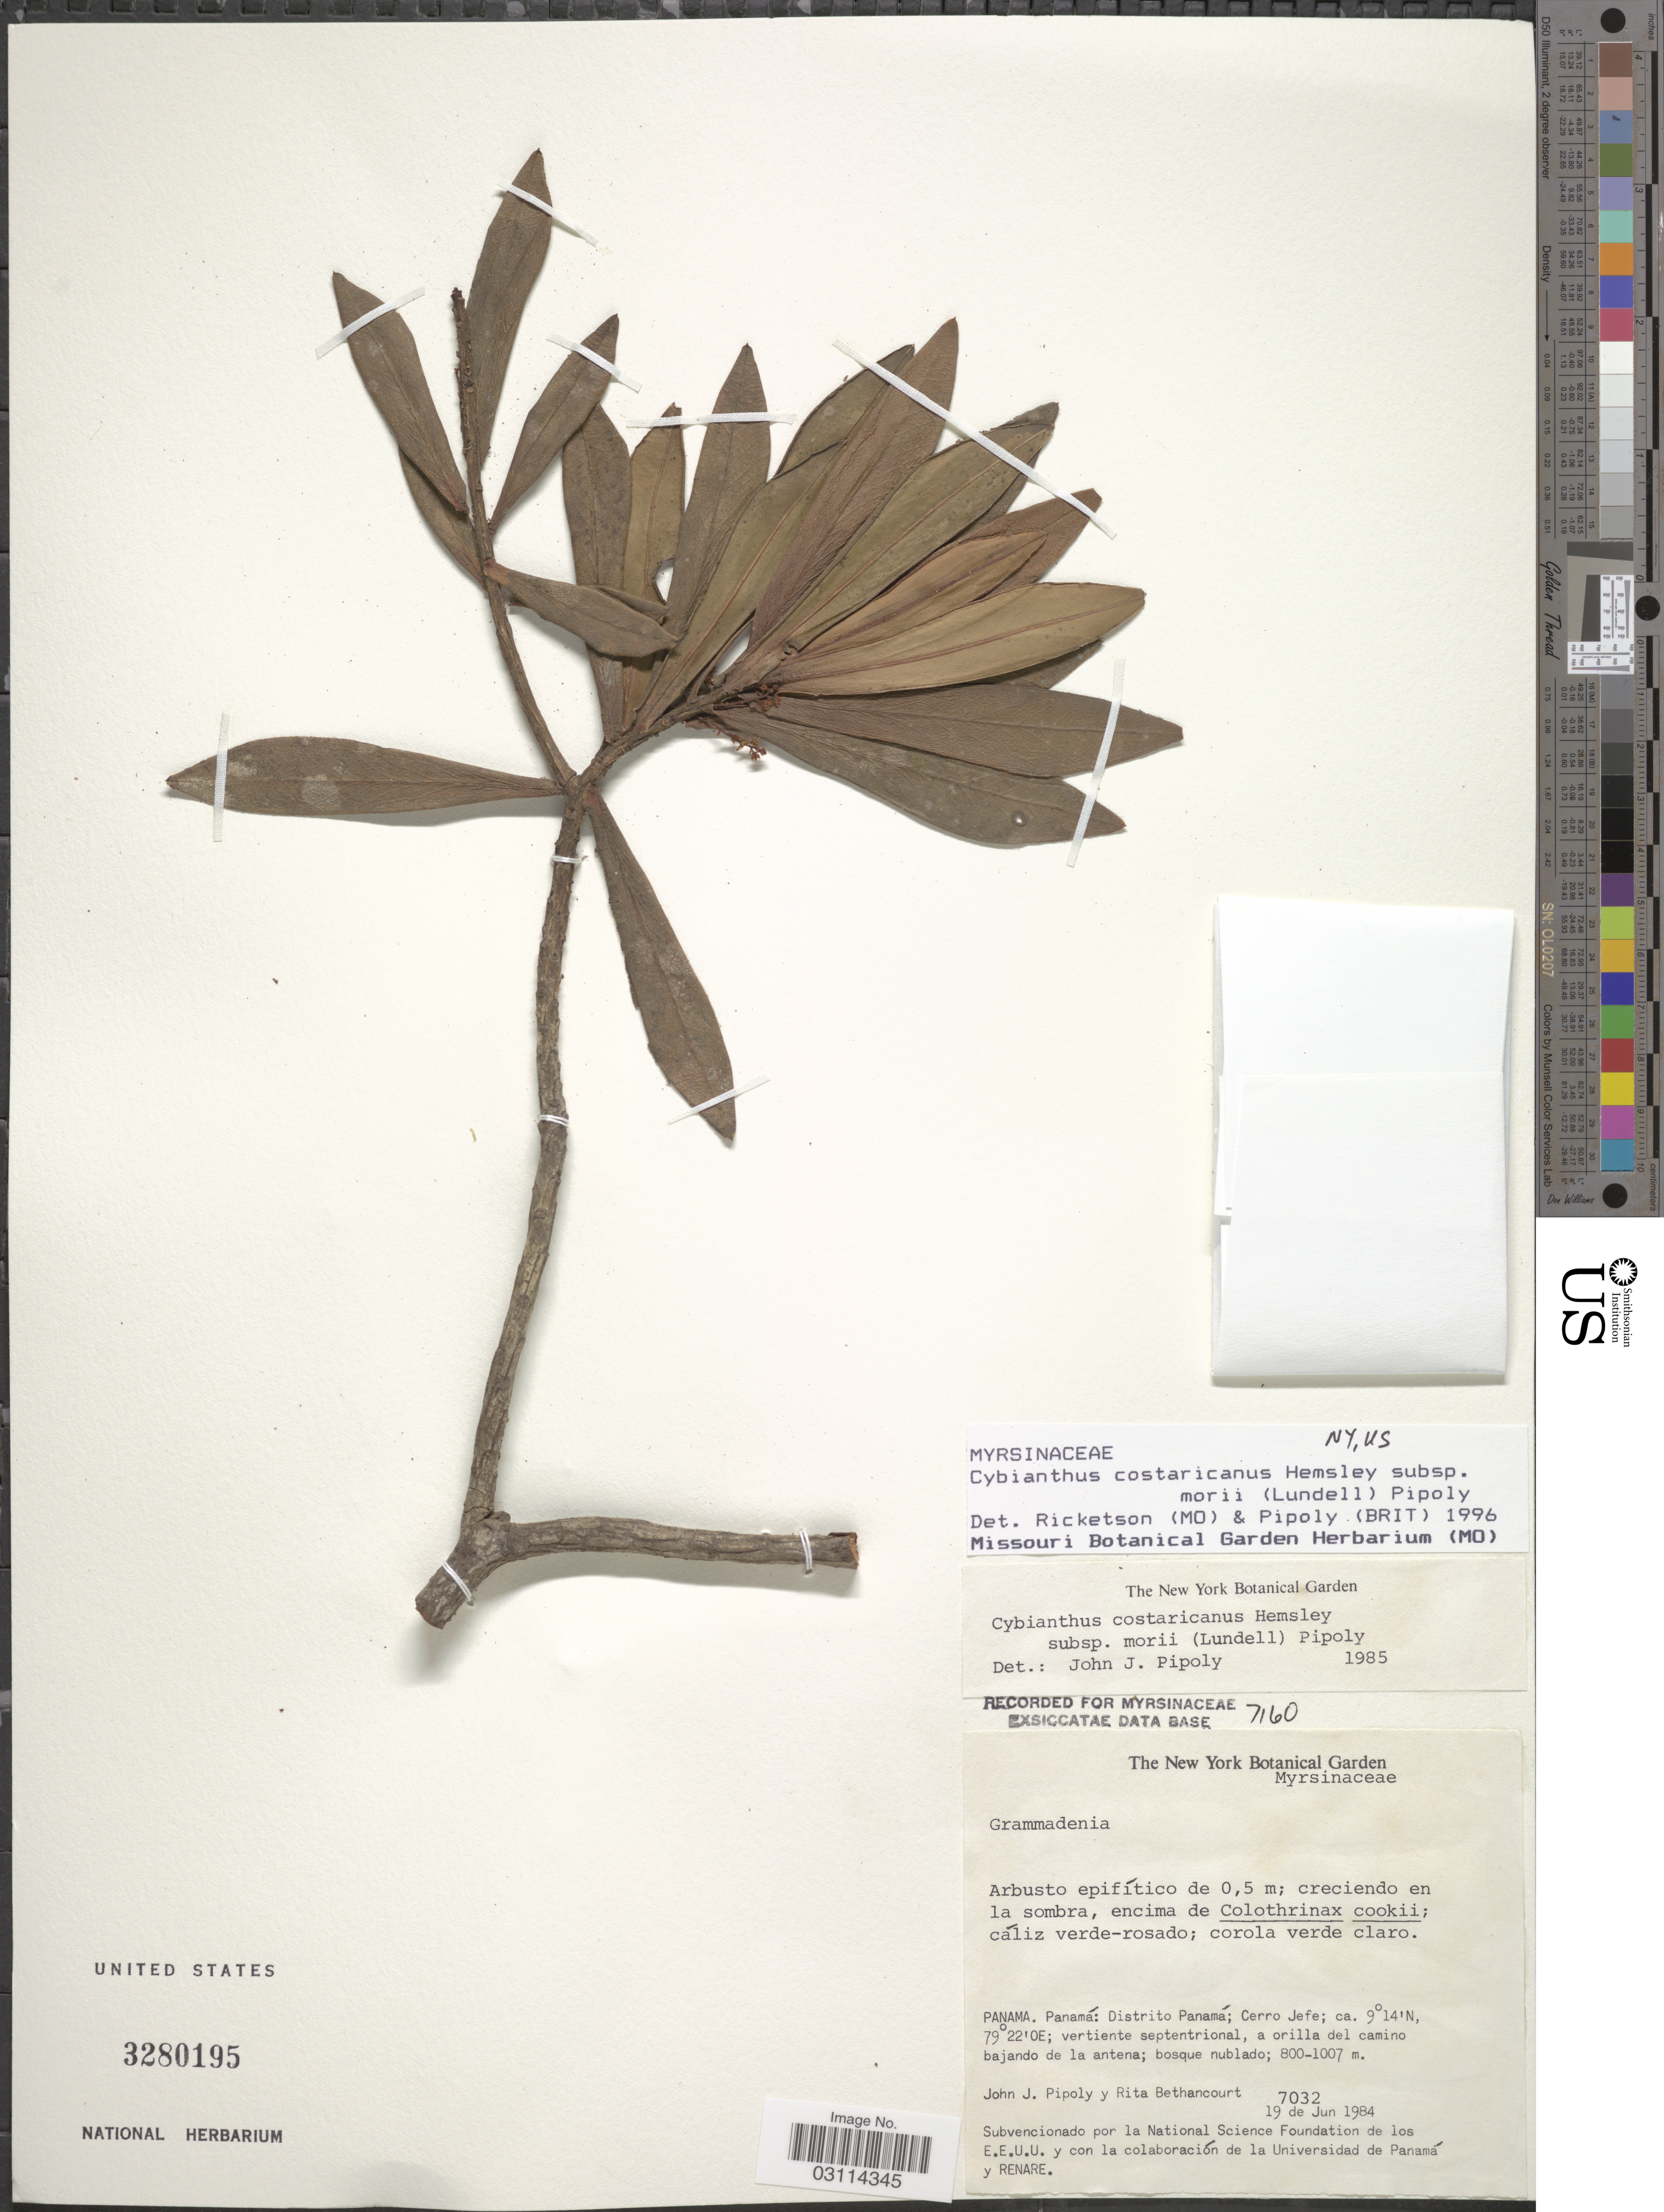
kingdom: Plantae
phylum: Tracheophyta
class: Magnoliopsida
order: Ericales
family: Primulaceae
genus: Cybianthus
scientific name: Cybianthus costaricanus subsp. morii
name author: (Lundell) Pipoly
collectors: J. J. Pipoly & R. Bethancourt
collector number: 7032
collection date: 1984-06-19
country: Panama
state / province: Panamá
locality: Distrito Panamá; Cerro Jefe; vertiente septentrional, a orilla del camino bajando de la antena; bosque nublado.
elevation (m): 800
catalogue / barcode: US 3280195